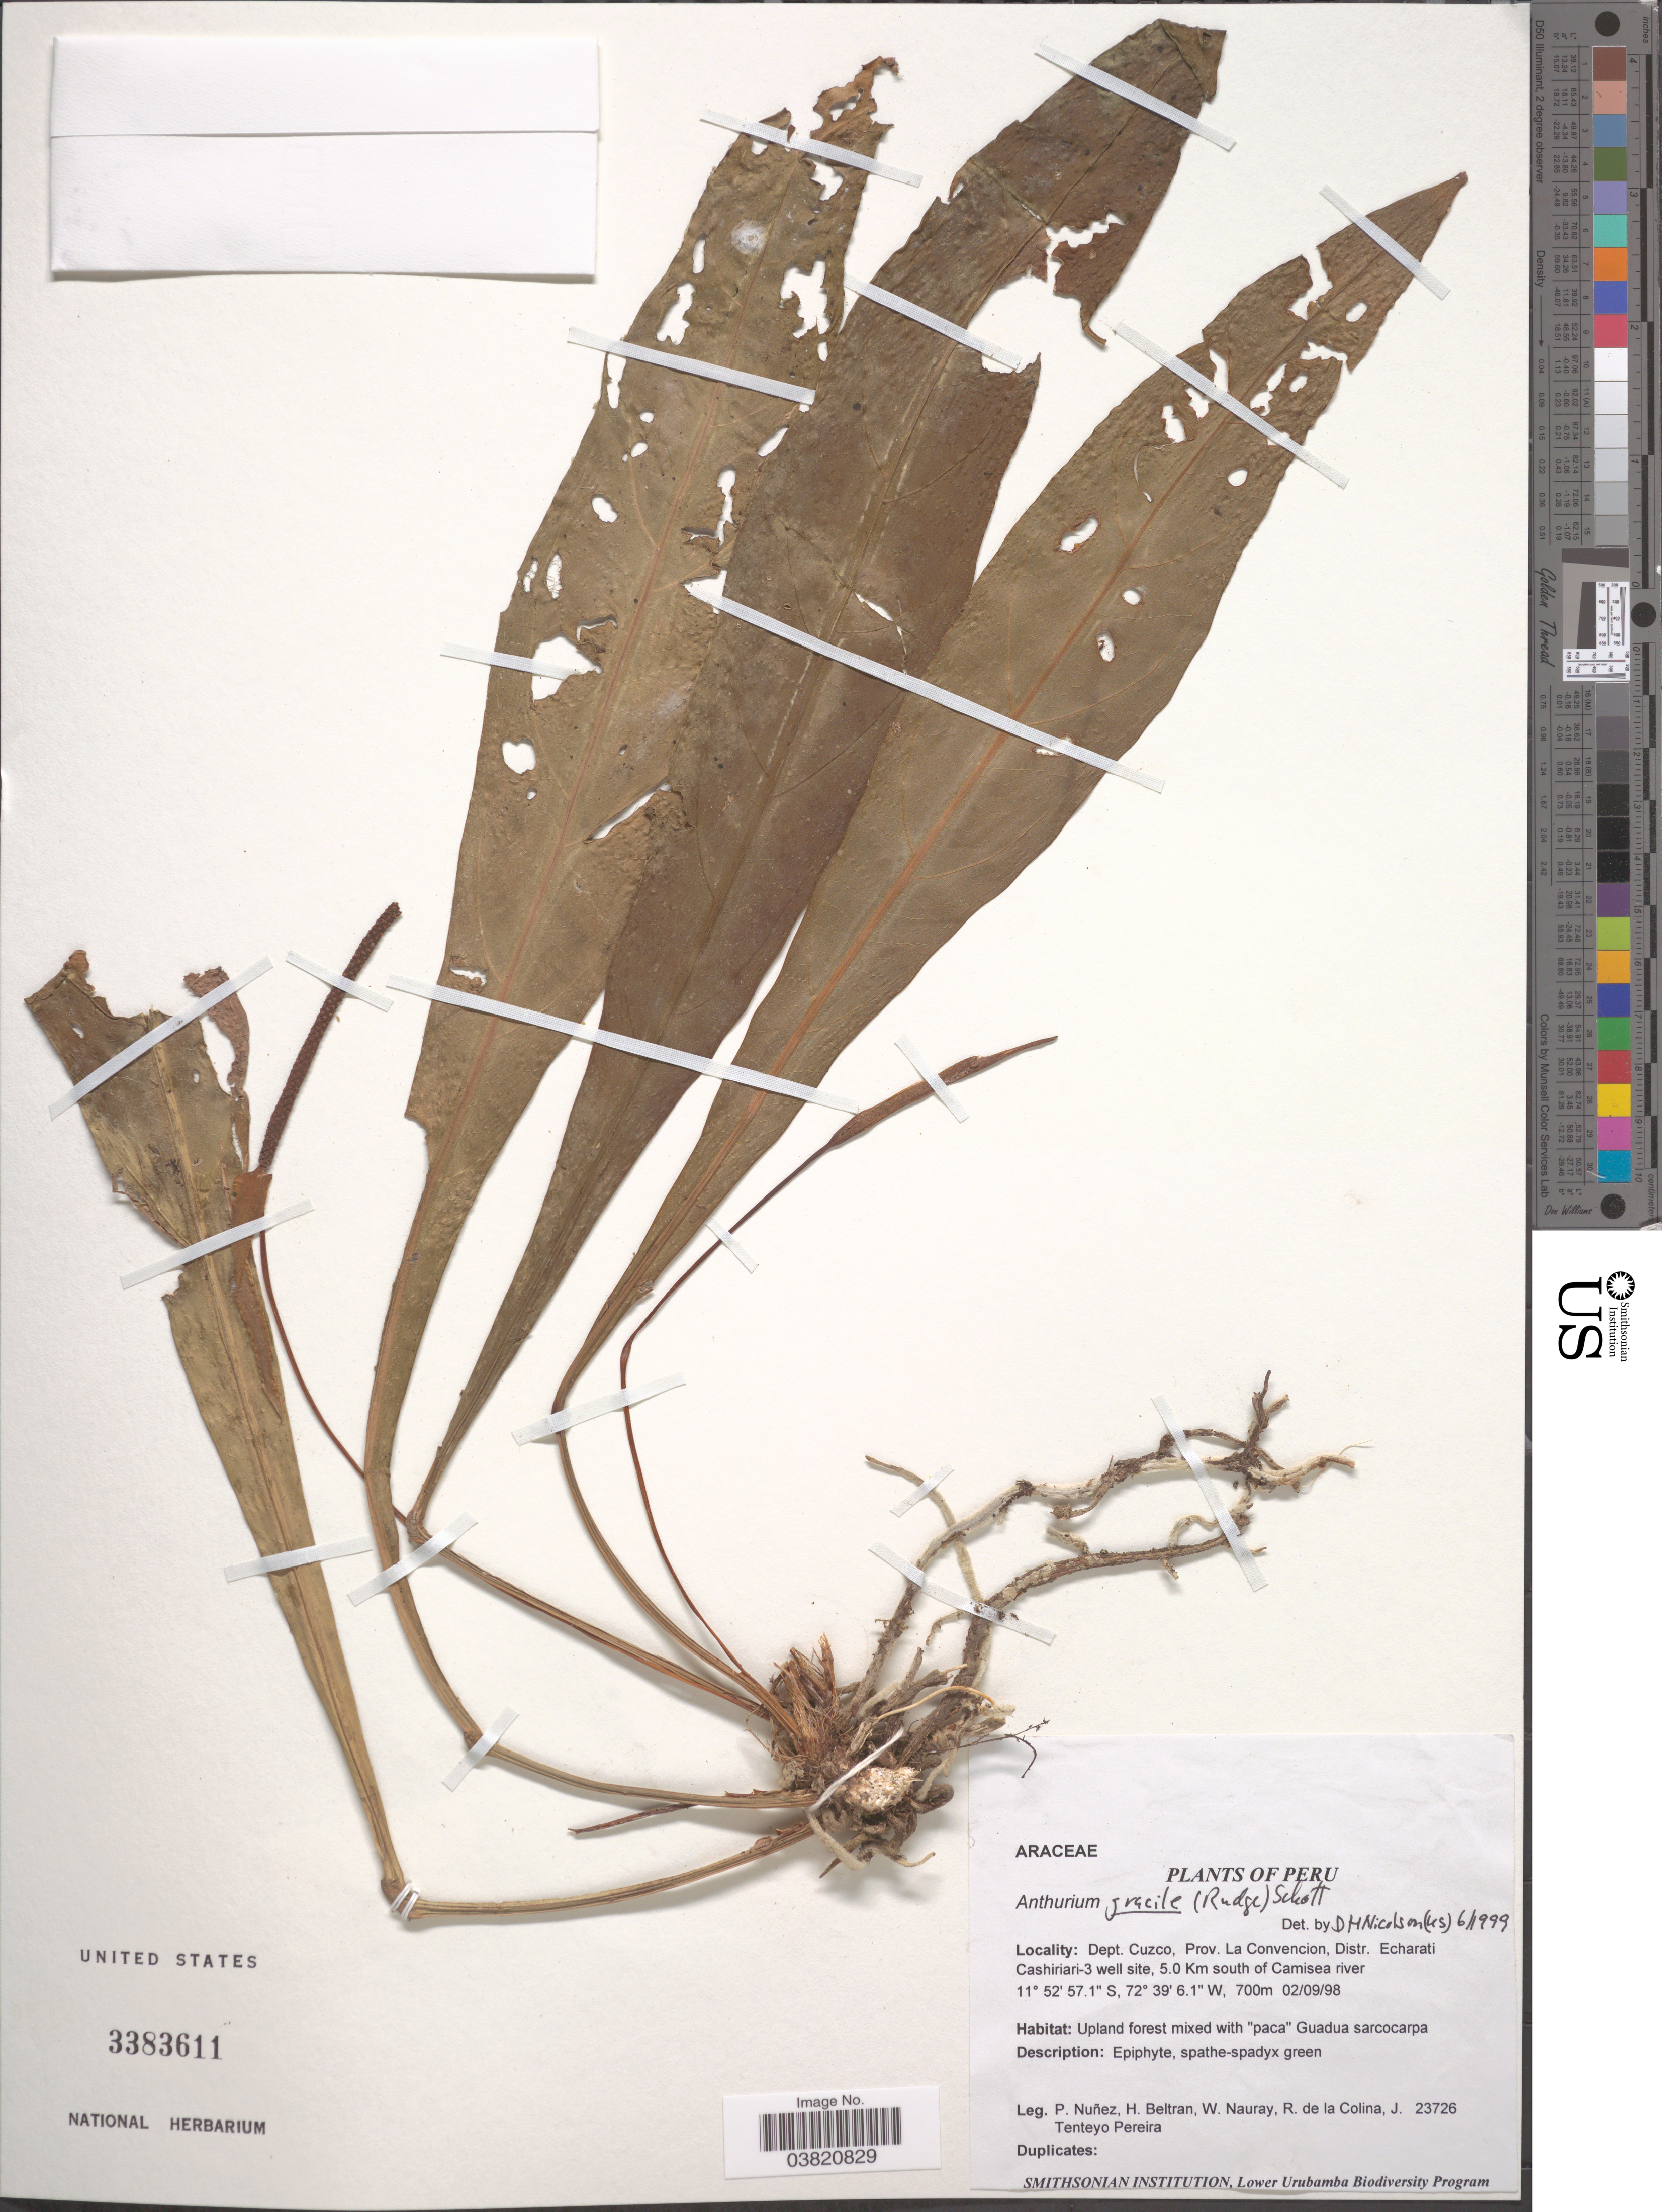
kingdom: Plantae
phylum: Tracheophyta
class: Liliopsida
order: Alismatales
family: Araceae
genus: Anthurium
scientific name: Anthurium gracile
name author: (Rudge) Schott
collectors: P. Nuñez V., H. Beltran, W. Nauray, R. de La Colina & J. Tenteyo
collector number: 23726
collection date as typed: Transcribed d/m/y: 2/9/98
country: Peru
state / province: Cusco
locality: Dept. Cuzco, Prov. La Convencion, Distr. Echarati Cashiriari-3 well site, 5.0 Km south of Camisea river.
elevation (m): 700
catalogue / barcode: US 3383611